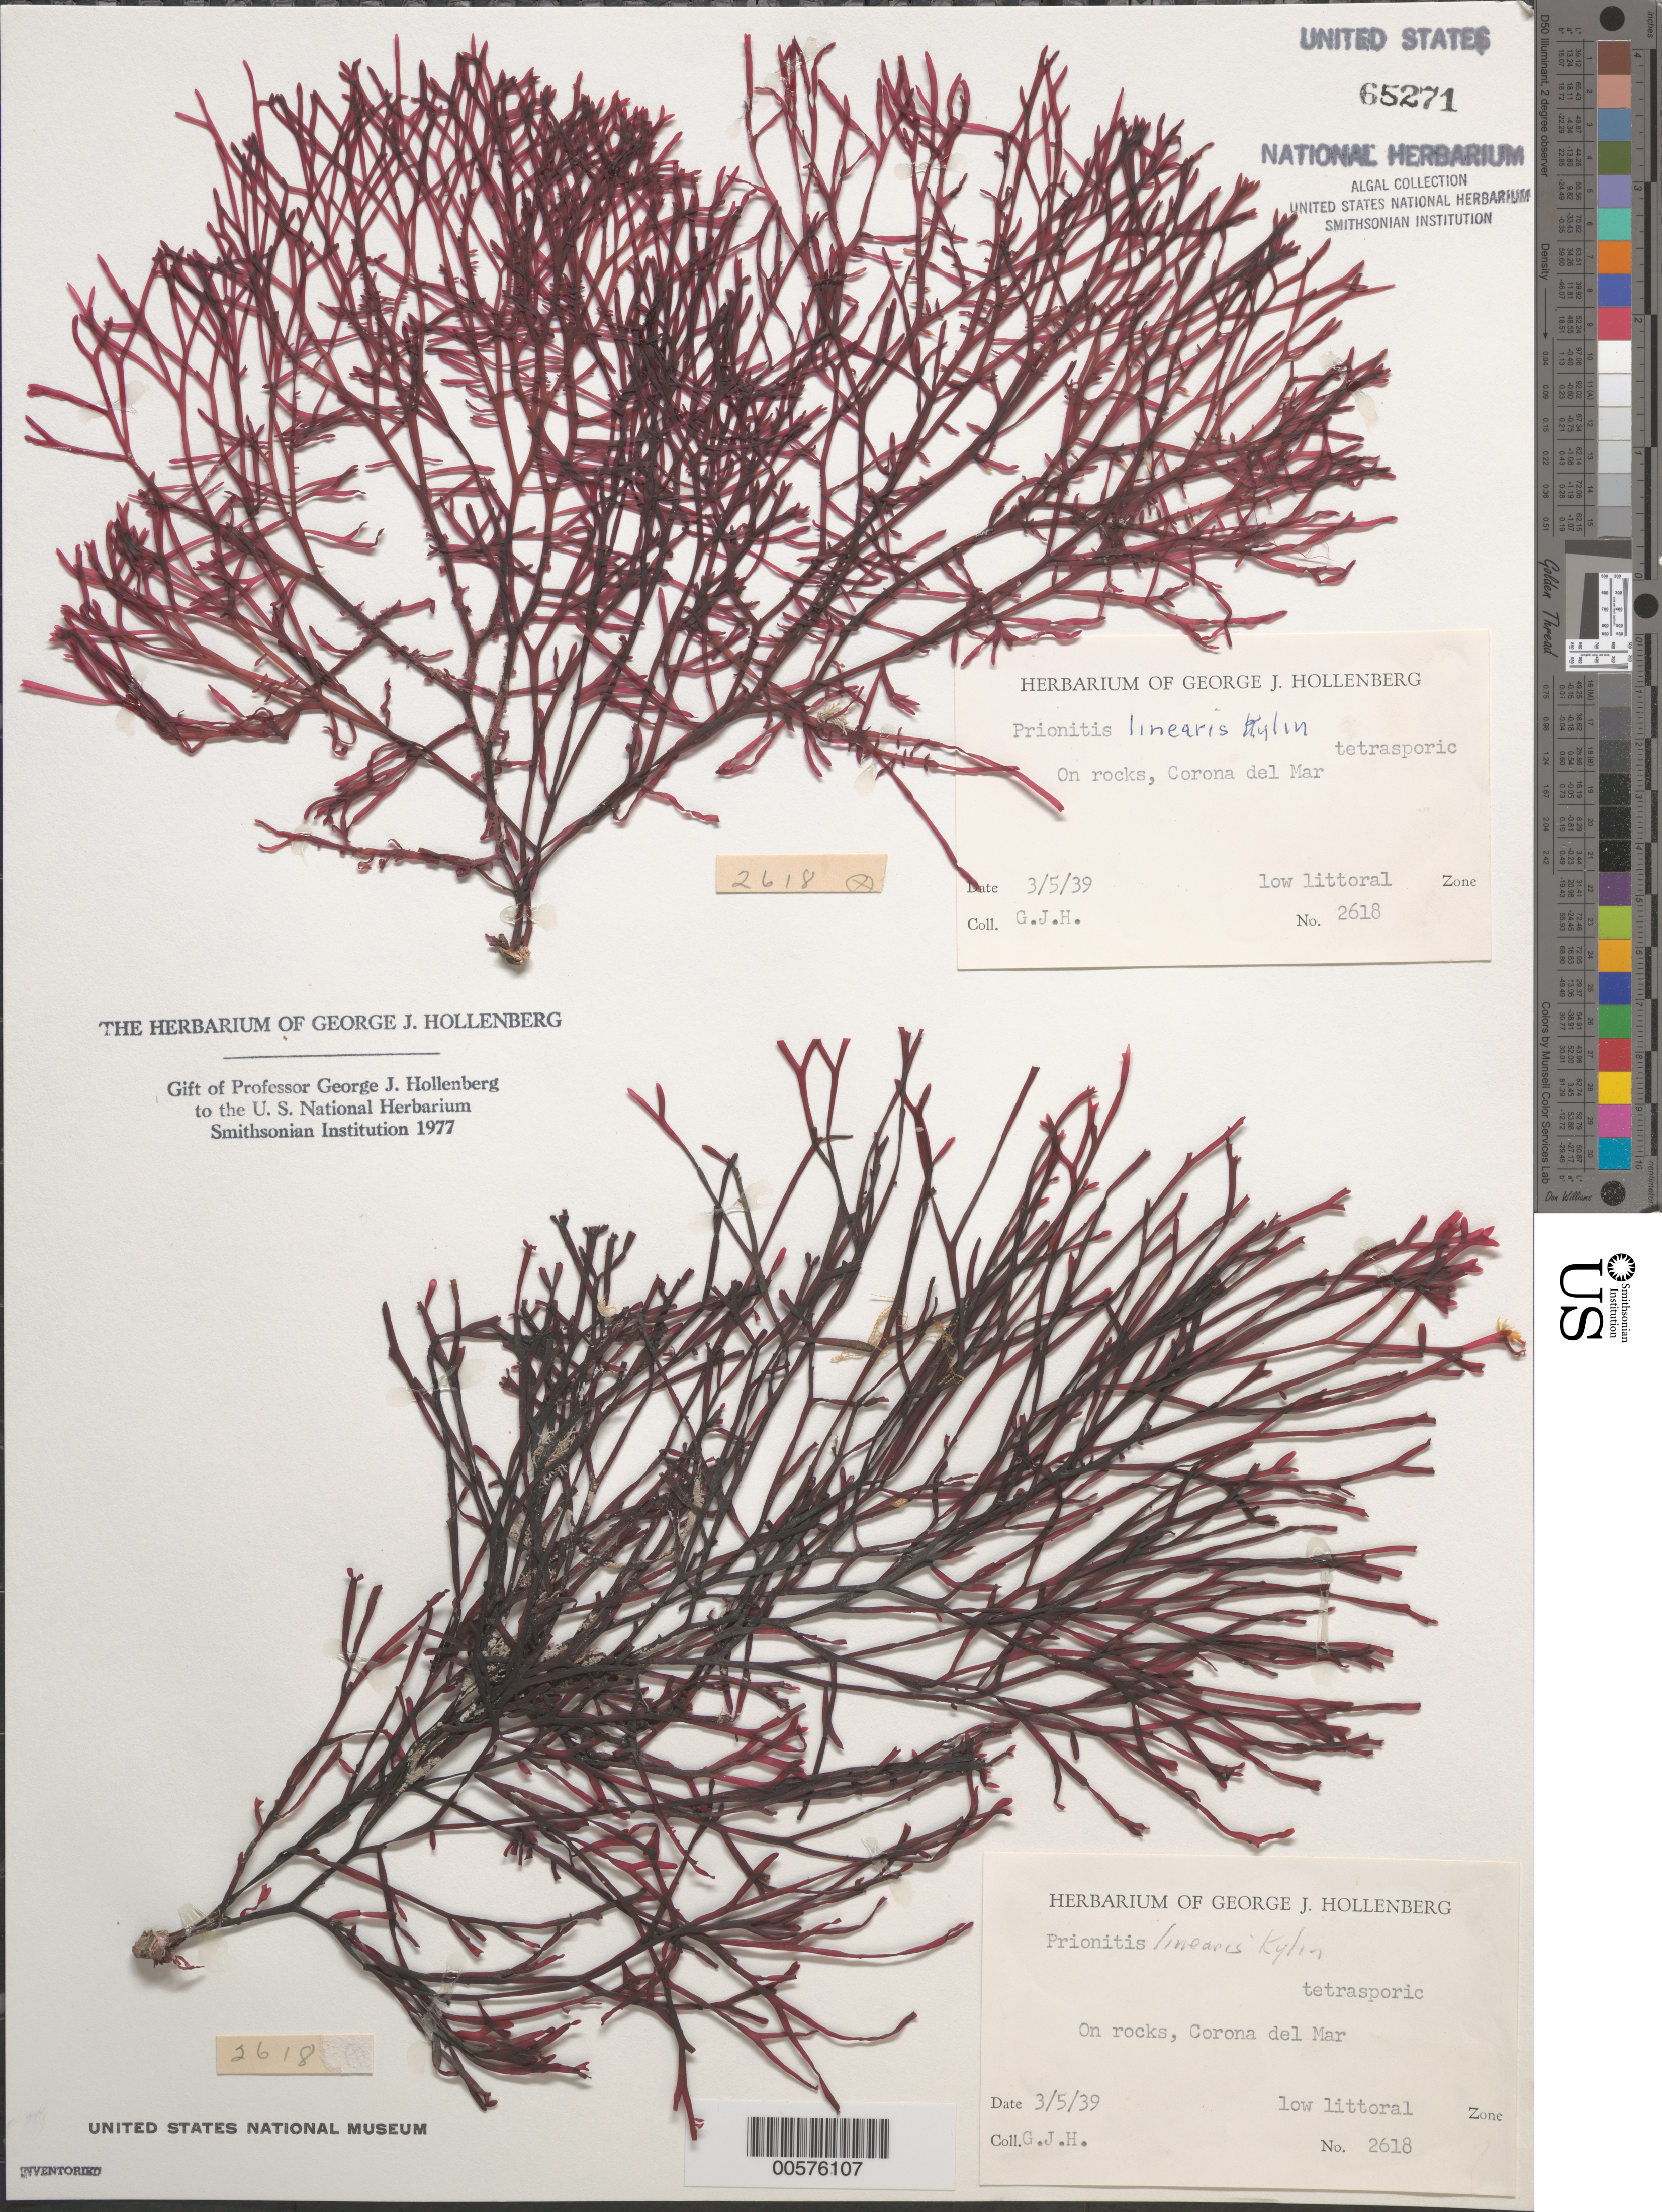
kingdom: Plantae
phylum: Rhodophyta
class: Florideophyceae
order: Cryptonemiales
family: Cryptonemiaceae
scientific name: Prionitis linearis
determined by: Hollenberg, George J.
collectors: G. Hollenberg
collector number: GJH 2618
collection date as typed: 05 Mar 1939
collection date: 1939-03-05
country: United States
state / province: California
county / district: Orange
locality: Corona del Mar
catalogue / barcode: US 65271